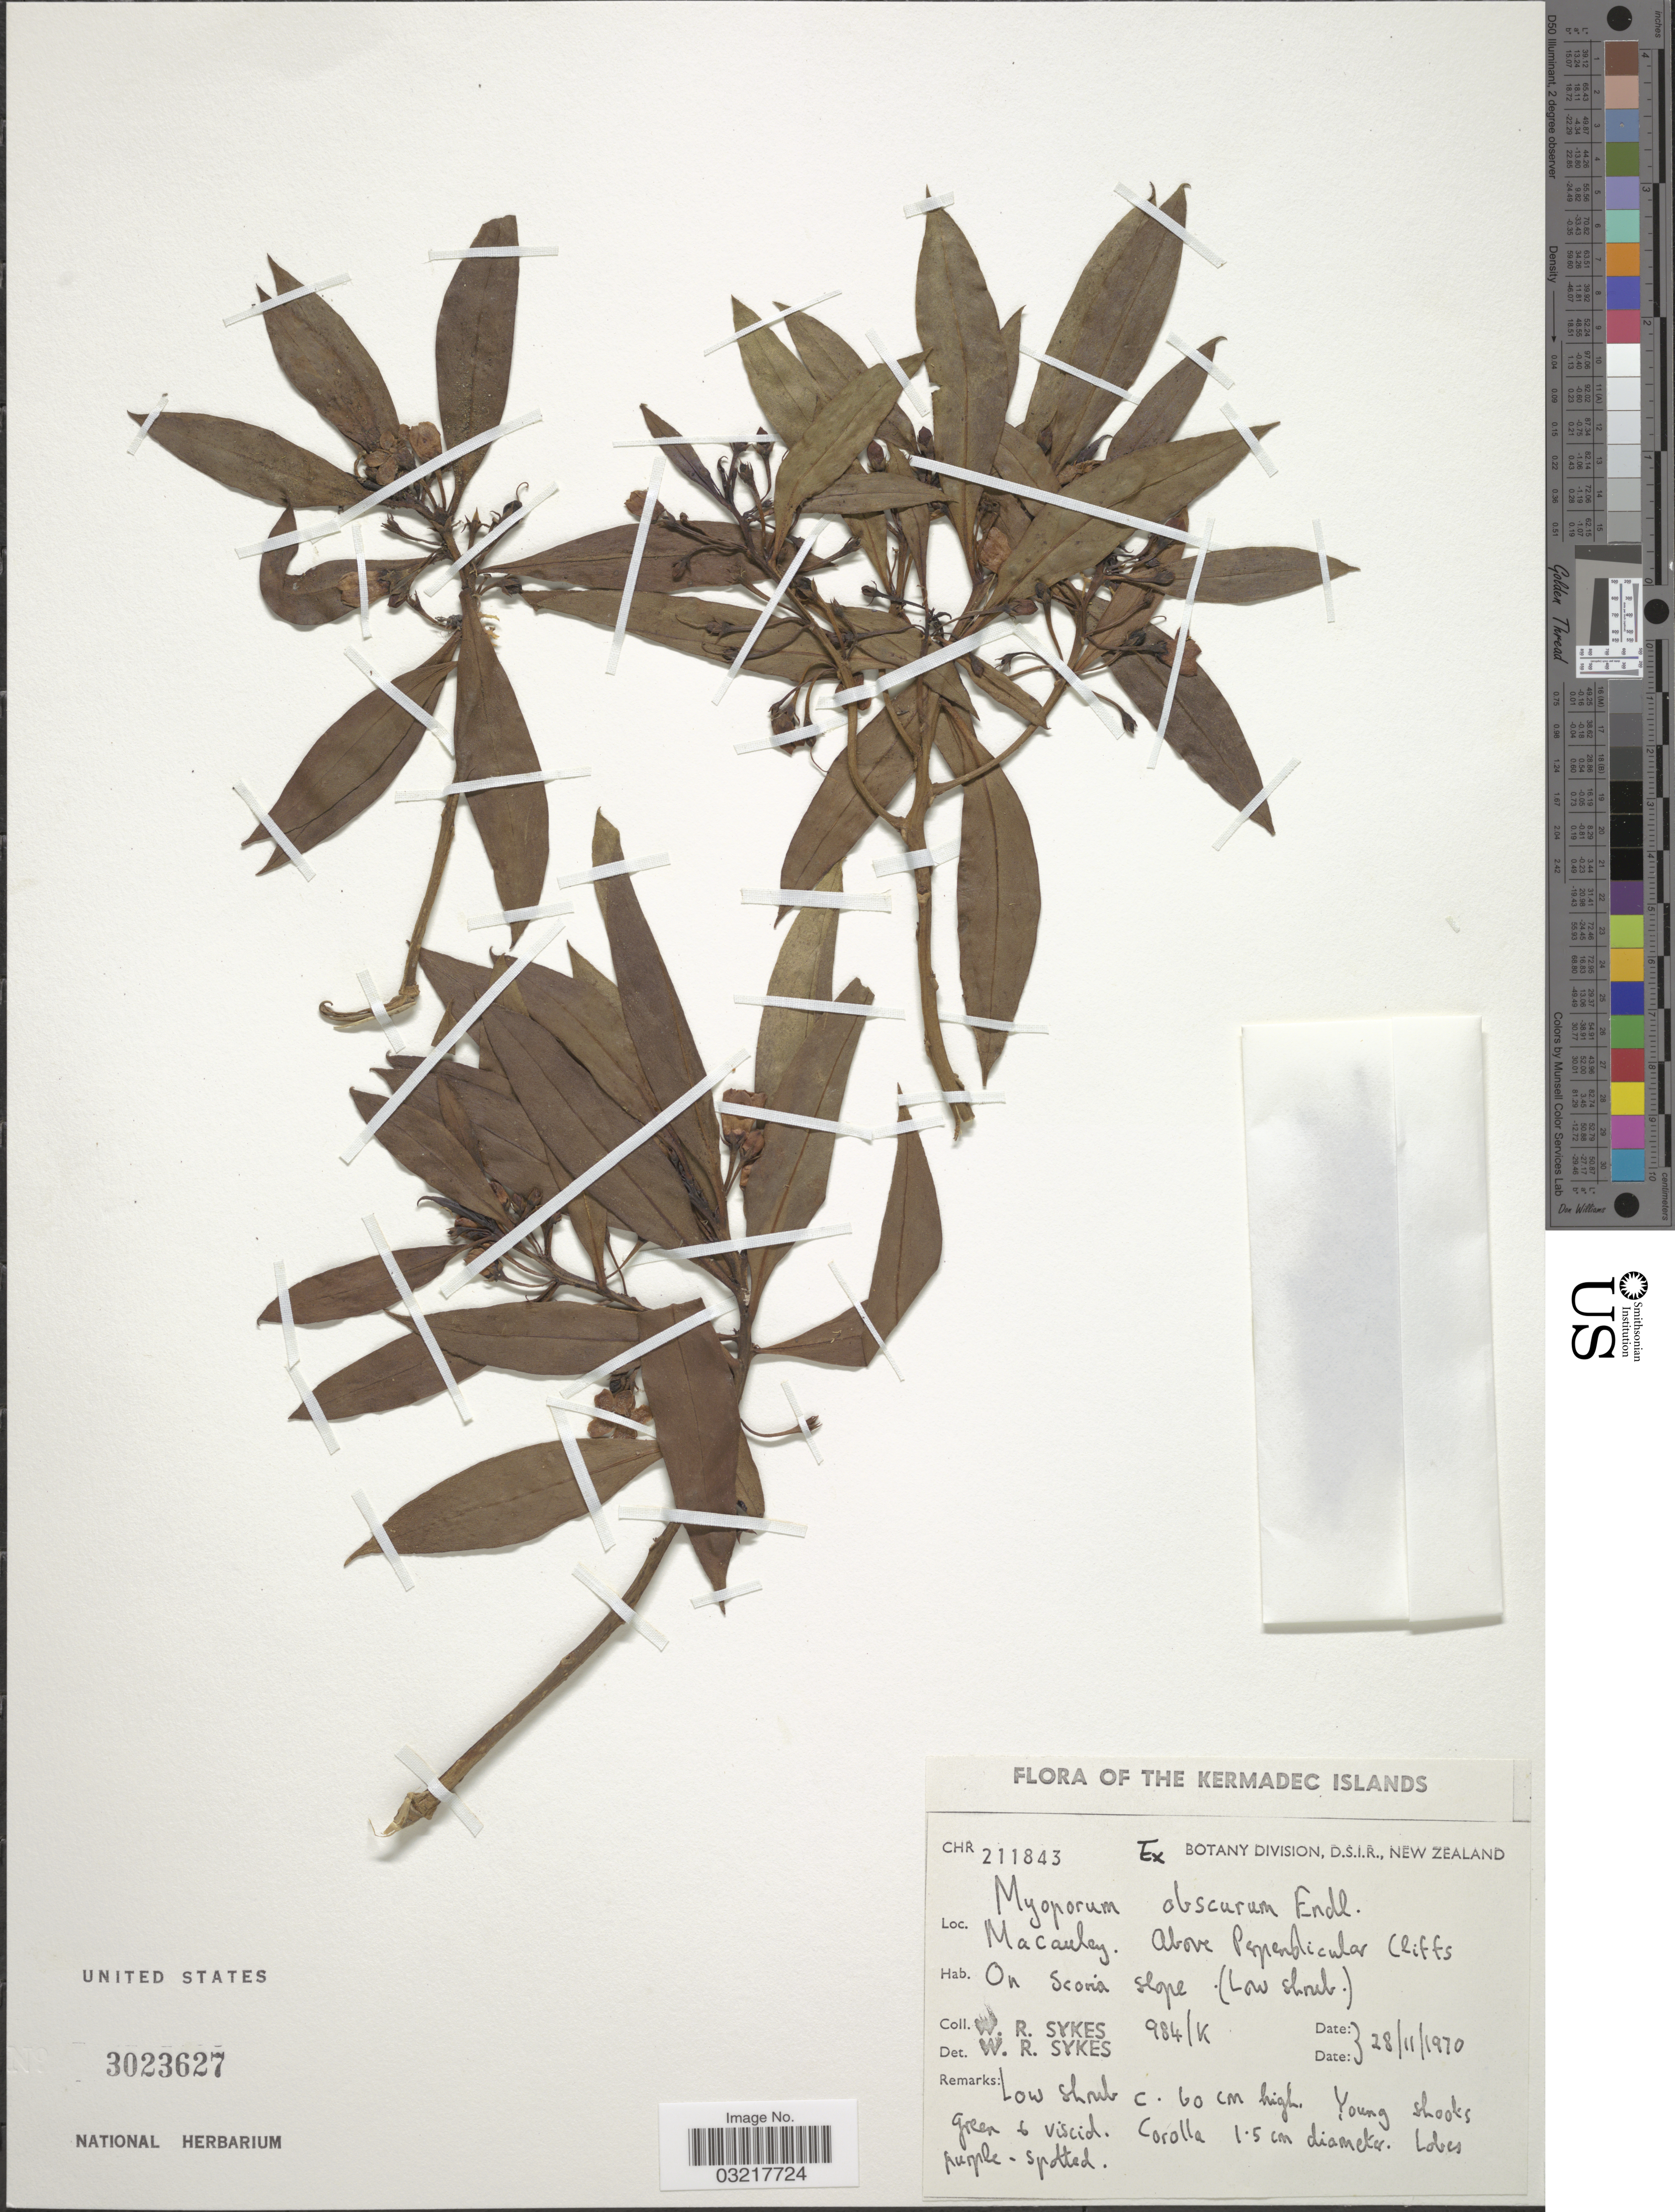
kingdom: Plantae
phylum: Tracheophyta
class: Magnoliopsida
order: Lamiales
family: Scrophulariaceae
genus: Myoporum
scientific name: Myoporum obscurum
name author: Endl.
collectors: W. R. Sykes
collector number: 984/k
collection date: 1970-11-28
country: New Zealand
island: Macauley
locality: Kermadec Islands. Macauley. Above Perpendicular Cliffs.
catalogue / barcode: US 3023627